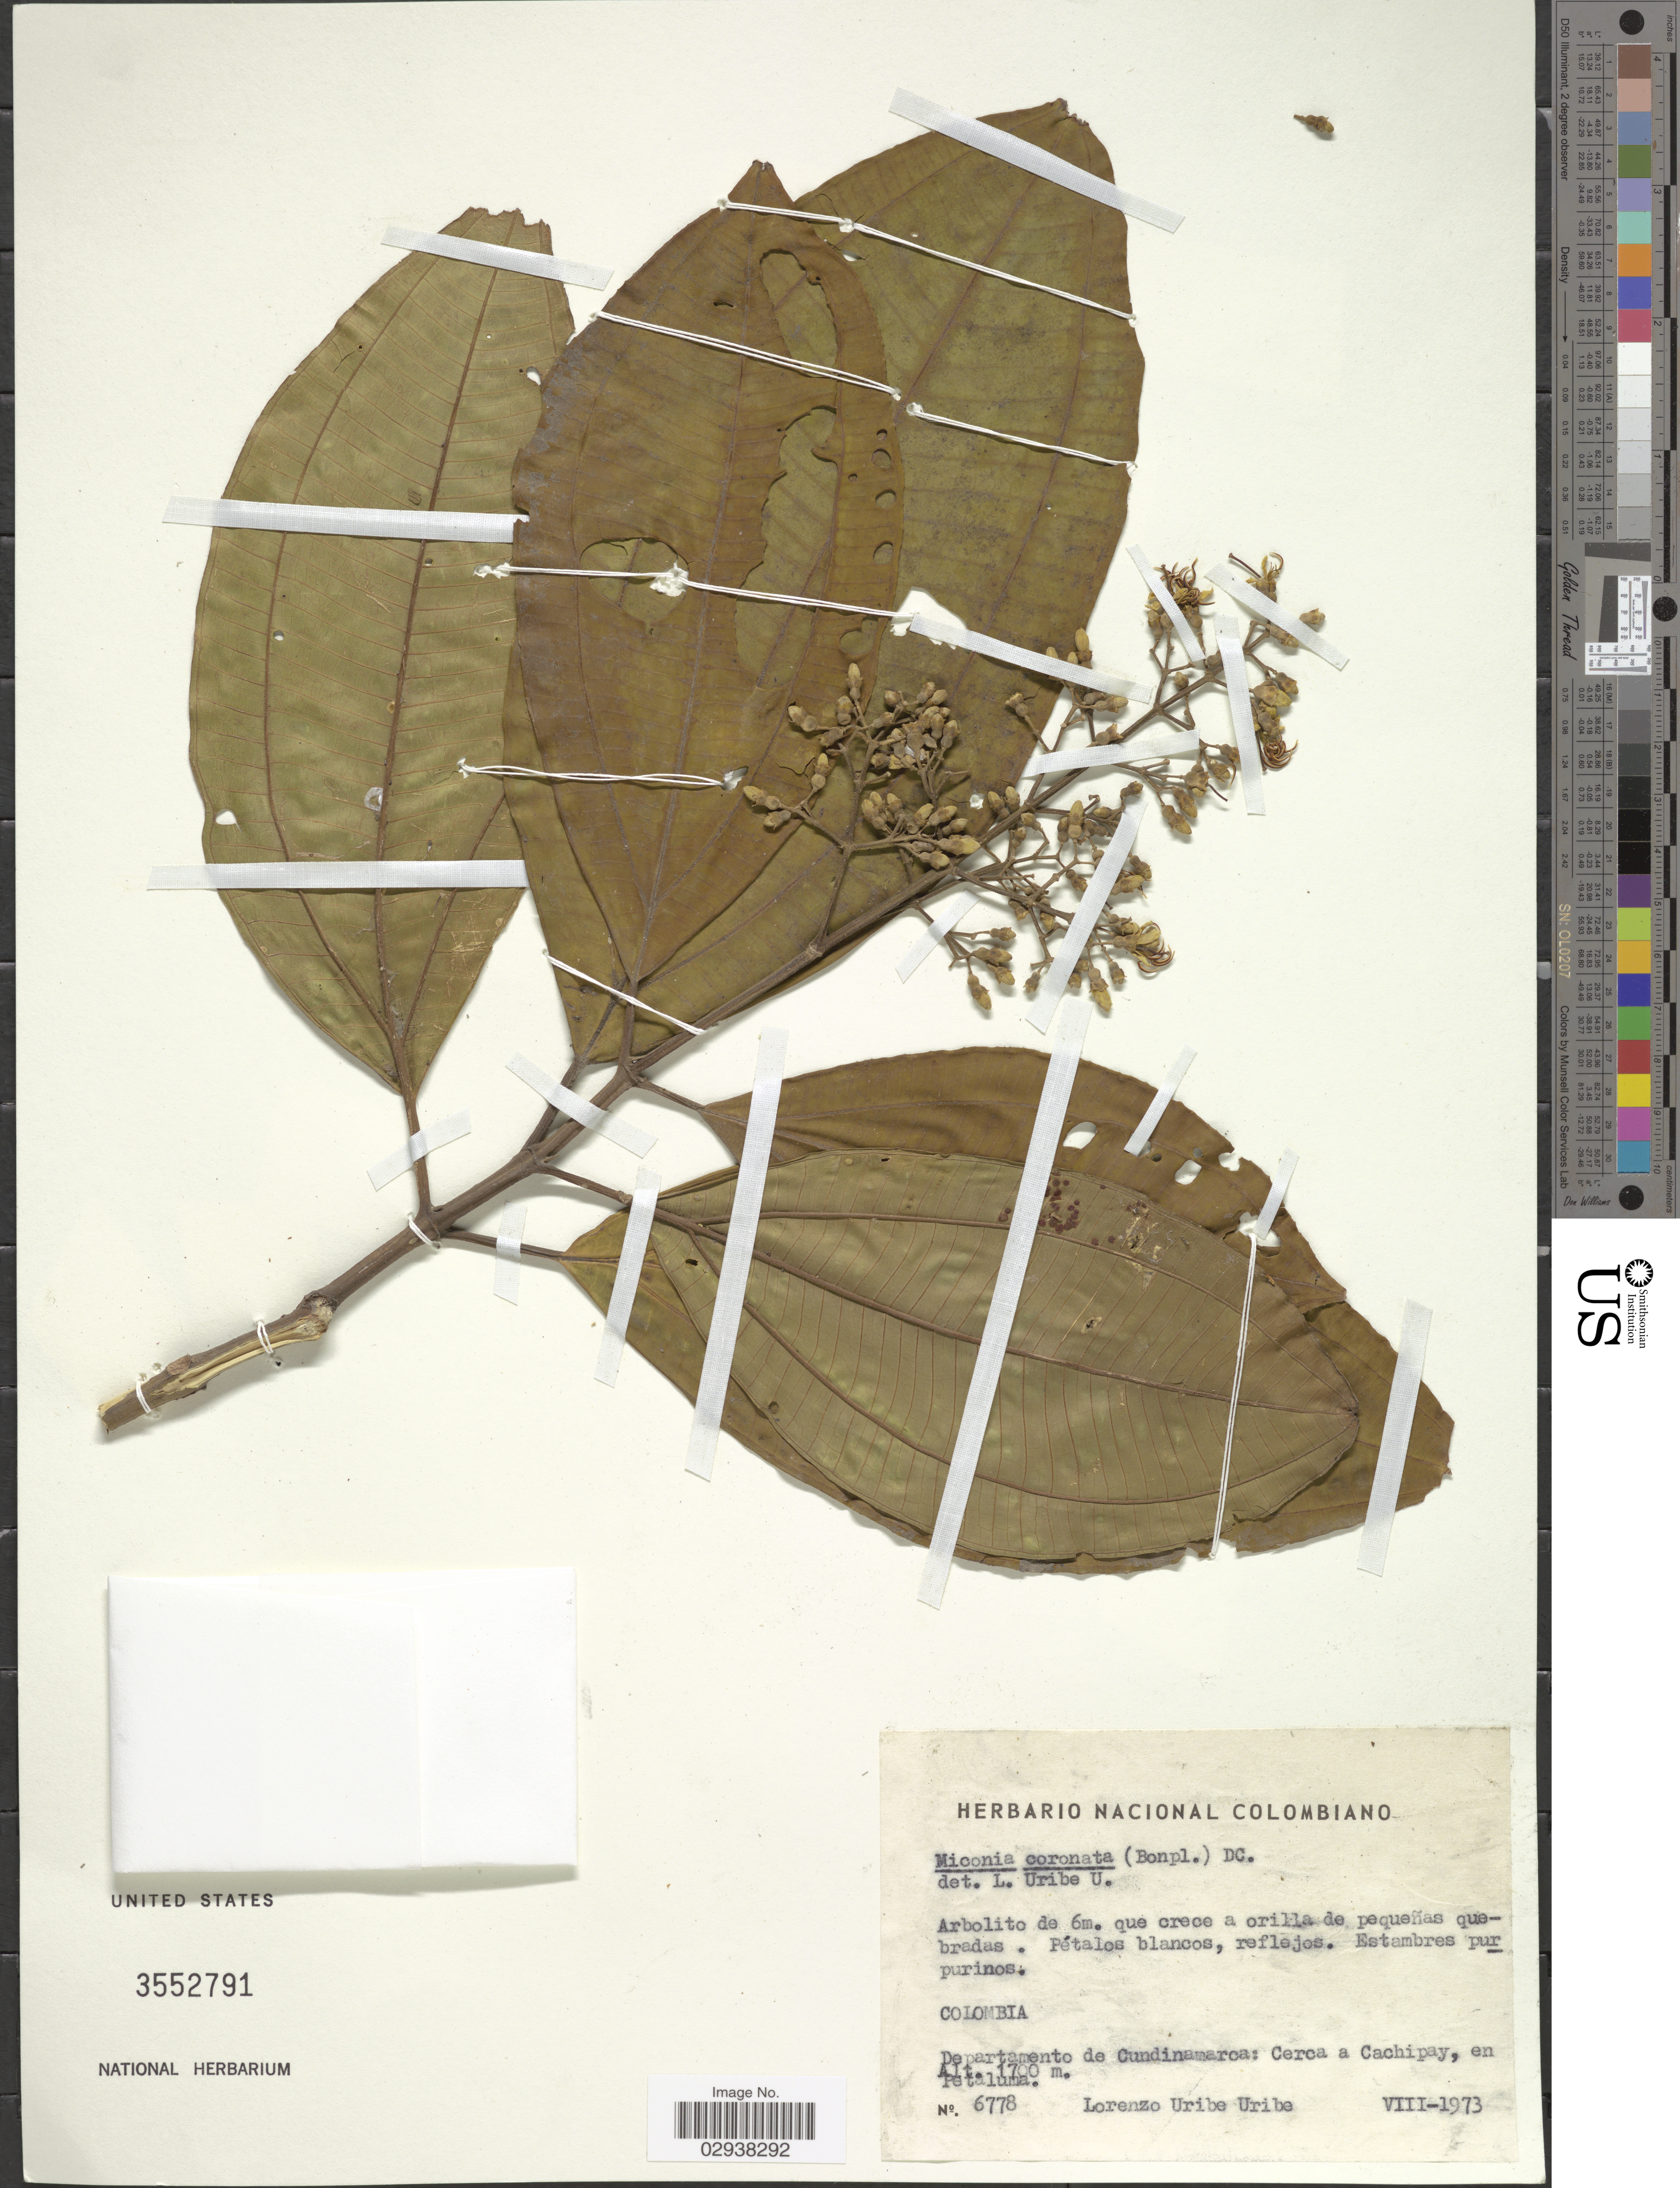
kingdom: Plantae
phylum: Tracheophyta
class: Magnoliopsida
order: Myrtales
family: Melastomataceae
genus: Miconia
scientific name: Miconia coronata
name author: (Bonpl.) DC.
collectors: L. Uribe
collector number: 6778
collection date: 1973-08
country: Colombia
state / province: Cundinamarca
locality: Departamento de Cundinamarca: Cerca a Cachipay, en Petaluma.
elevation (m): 1700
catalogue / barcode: US 3552791